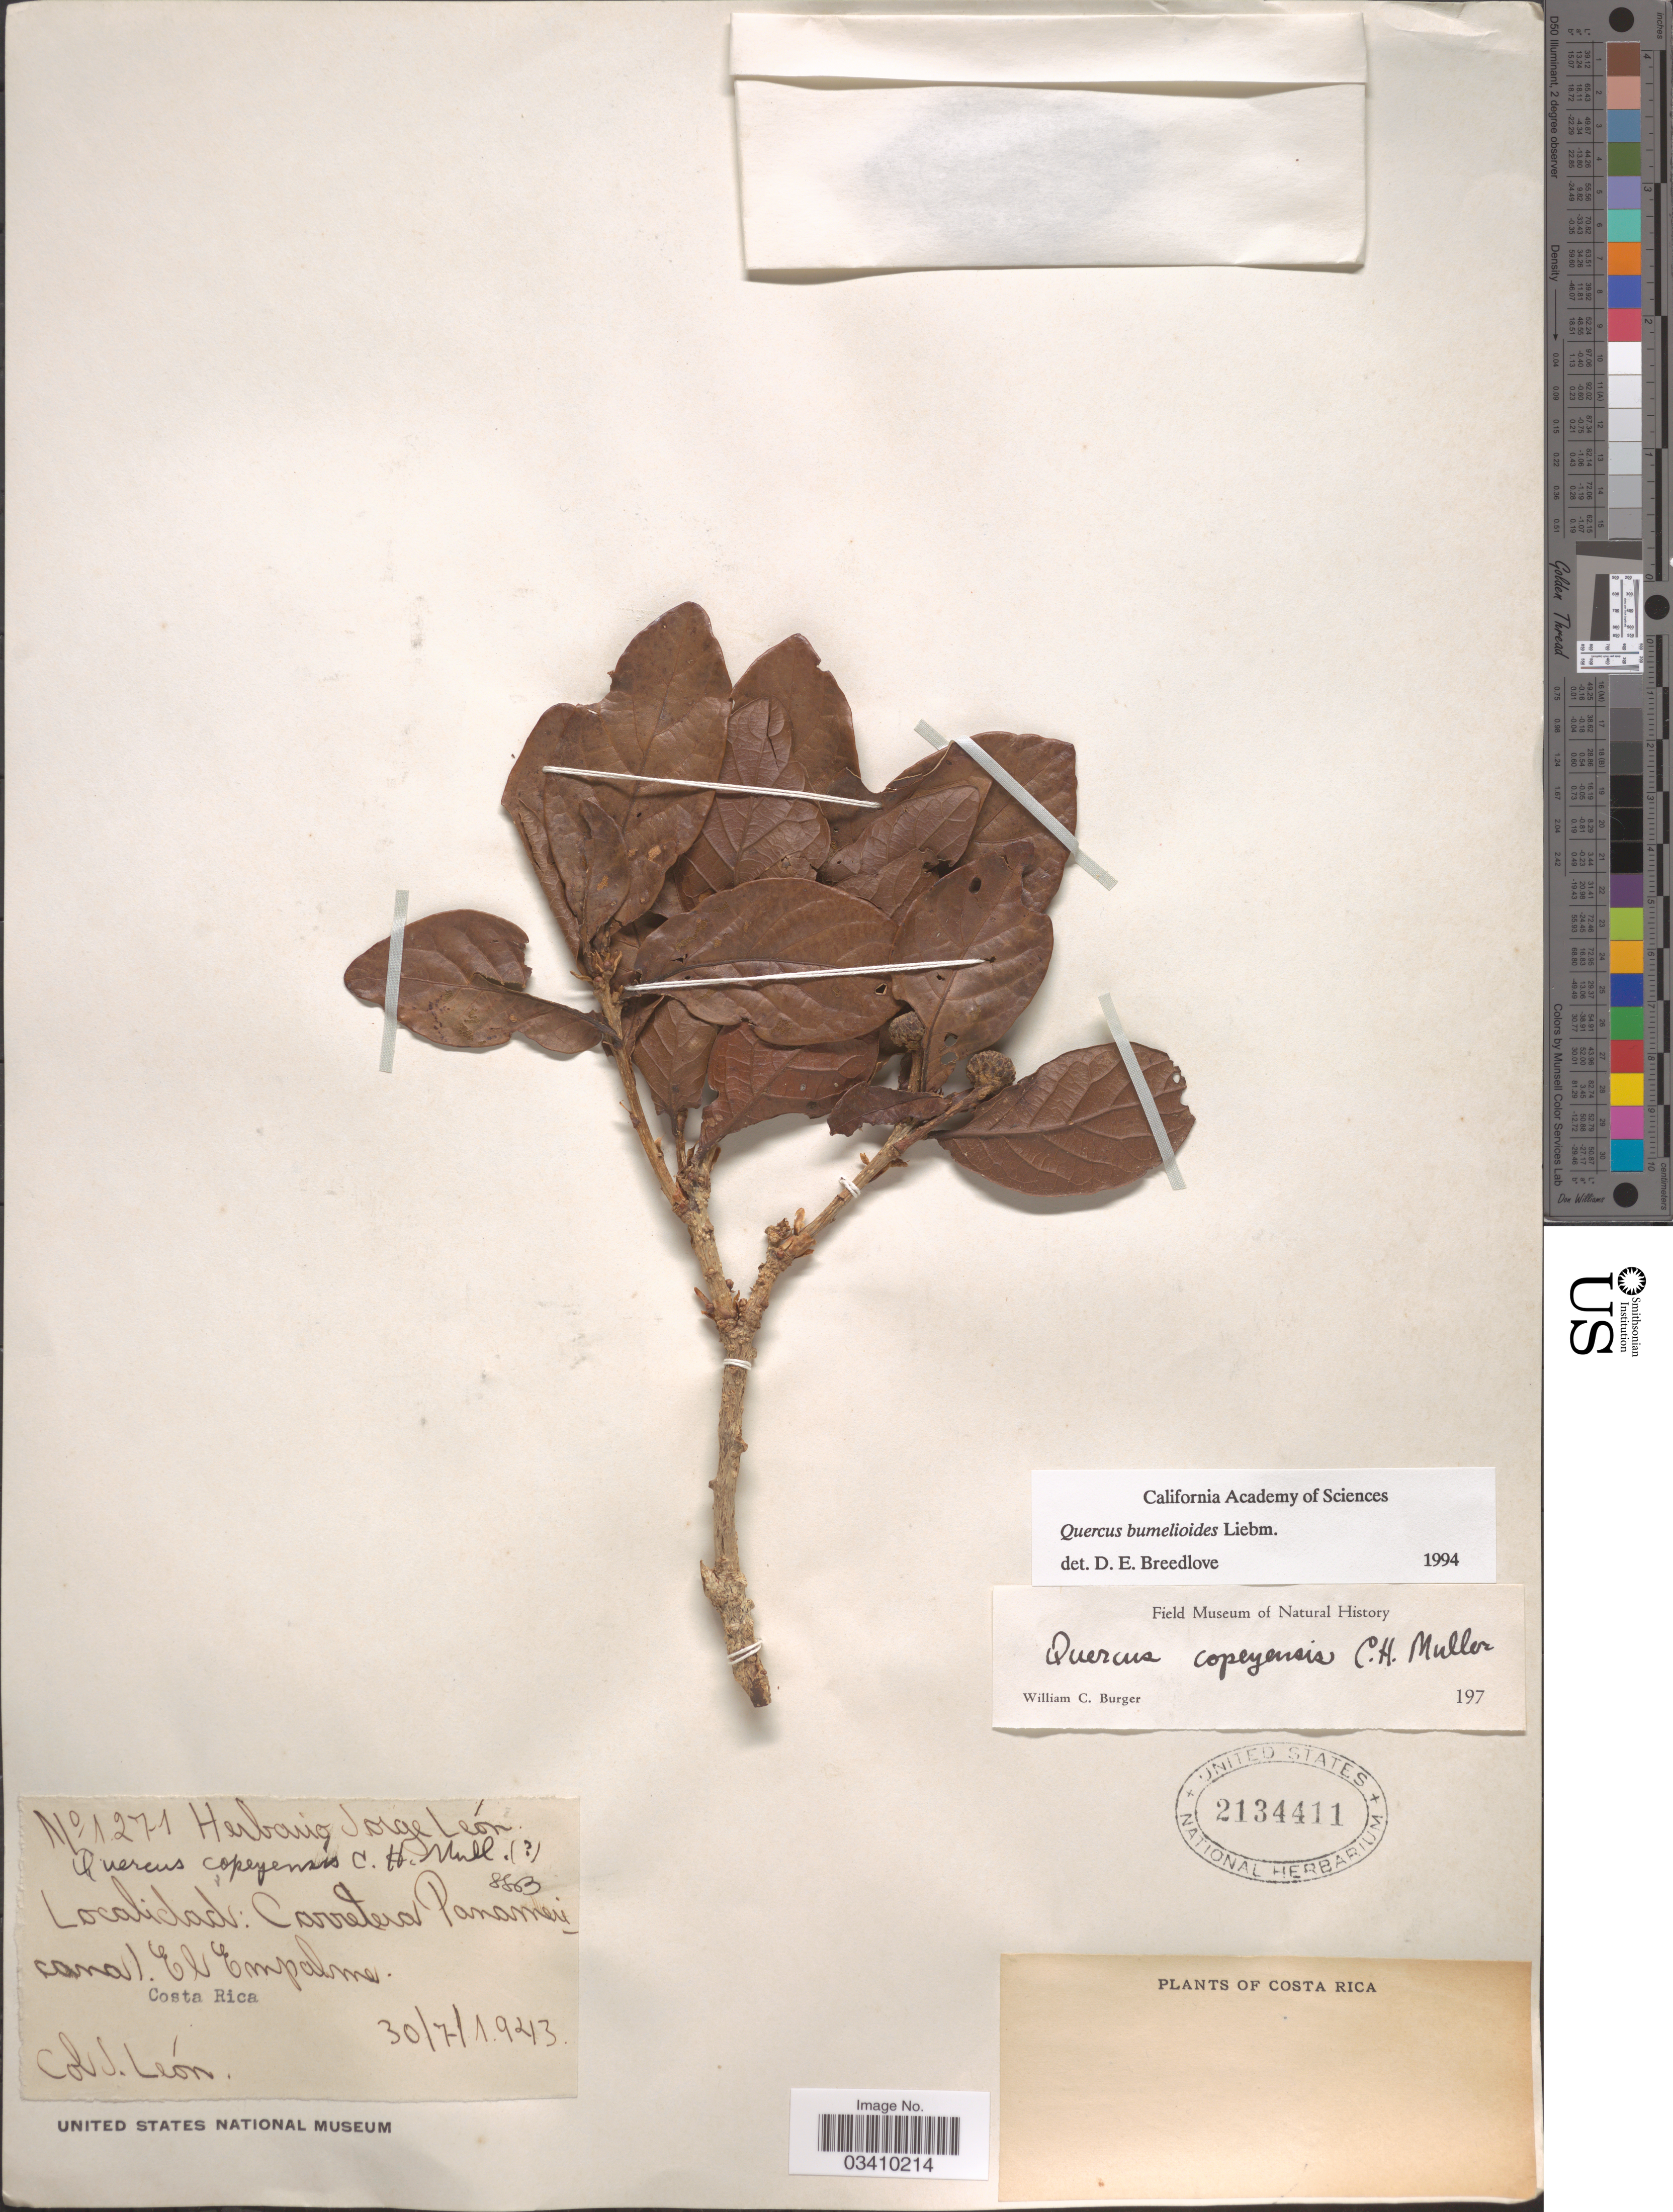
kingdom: Plantae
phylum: Tracheophyta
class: Magnoliopsida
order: Fagales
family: Fagaceae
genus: Quercus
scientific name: Quercus bumelioides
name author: Liebm.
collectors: J. León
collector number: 1271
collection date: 1943-07-30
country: Costa Rica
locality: Carretera Panamericana. El Empalme.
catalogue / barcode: US 2134411